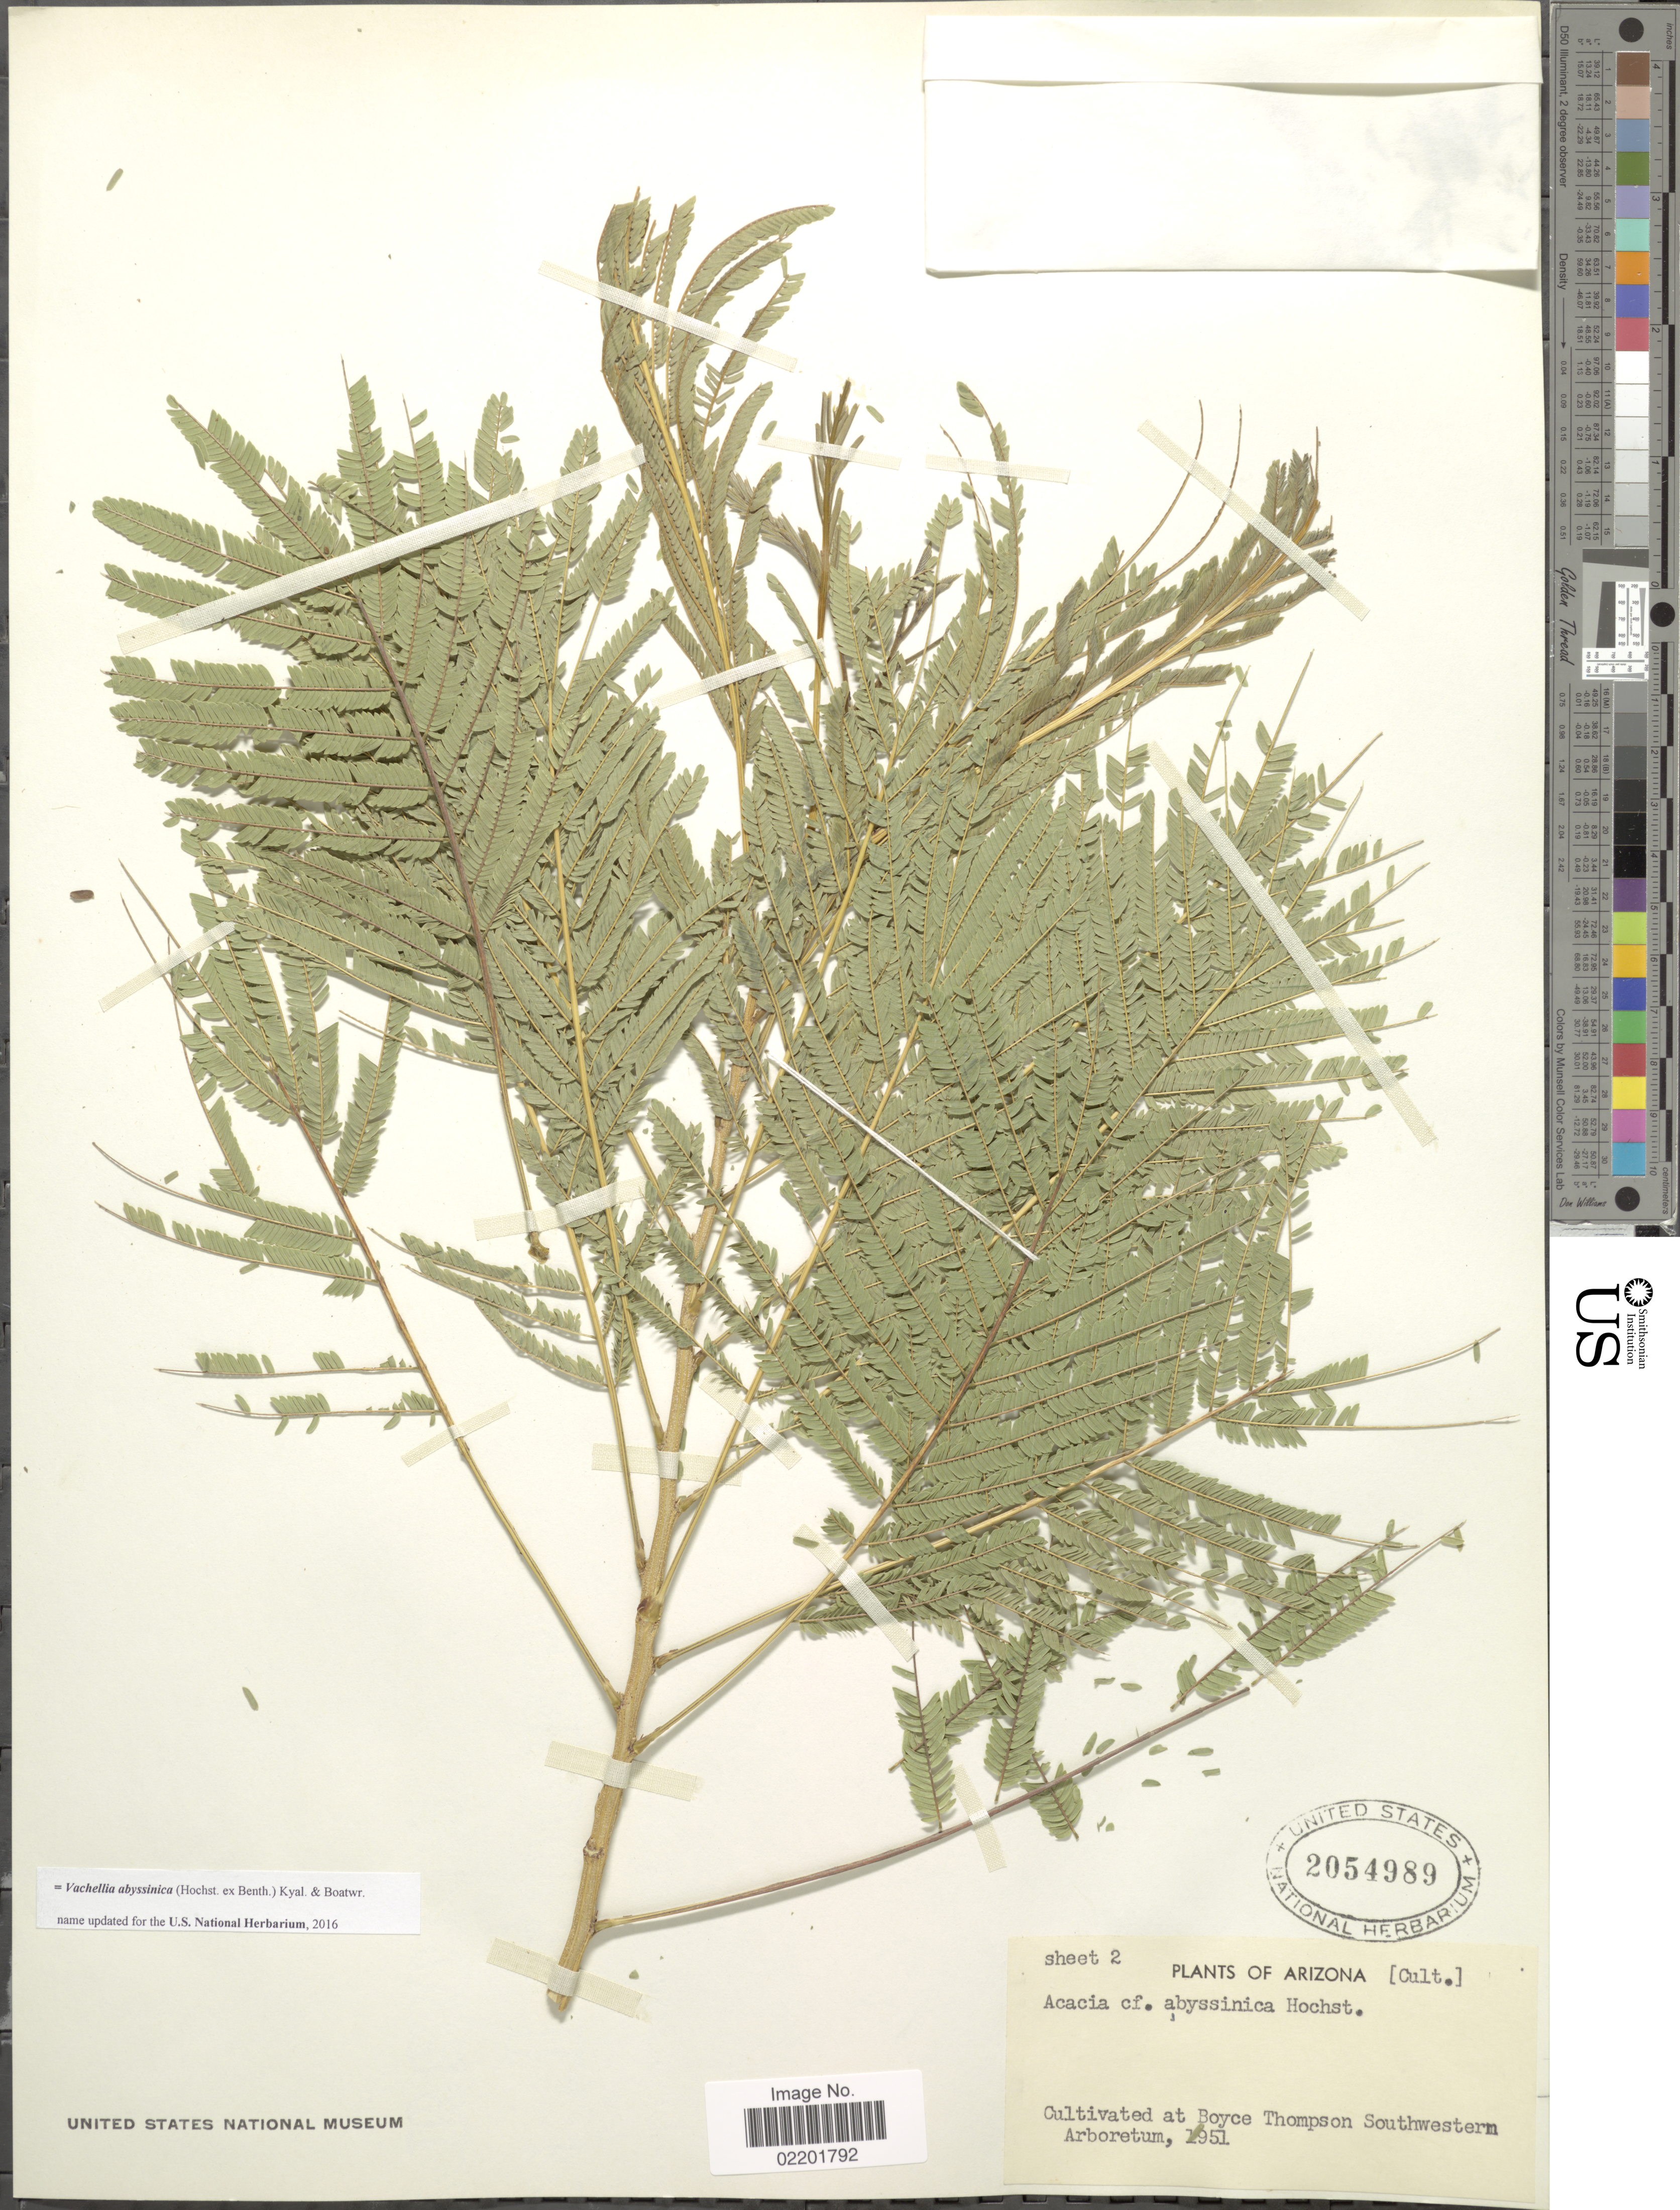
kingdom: Plantae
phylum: Tracheophyta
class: Magnoliopsida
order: Fabales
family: Fabaceae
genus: Vachellia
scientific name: Vachellia abyssinica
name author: (Hochst. ex Benth.) Kyal. & Boatwr.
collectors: Boyce Thompson Southwestern Arboretum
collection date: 1951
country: United States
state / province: Arizona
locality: Boyce Thompson Southwestern Arboretum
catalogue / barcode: US 2054989